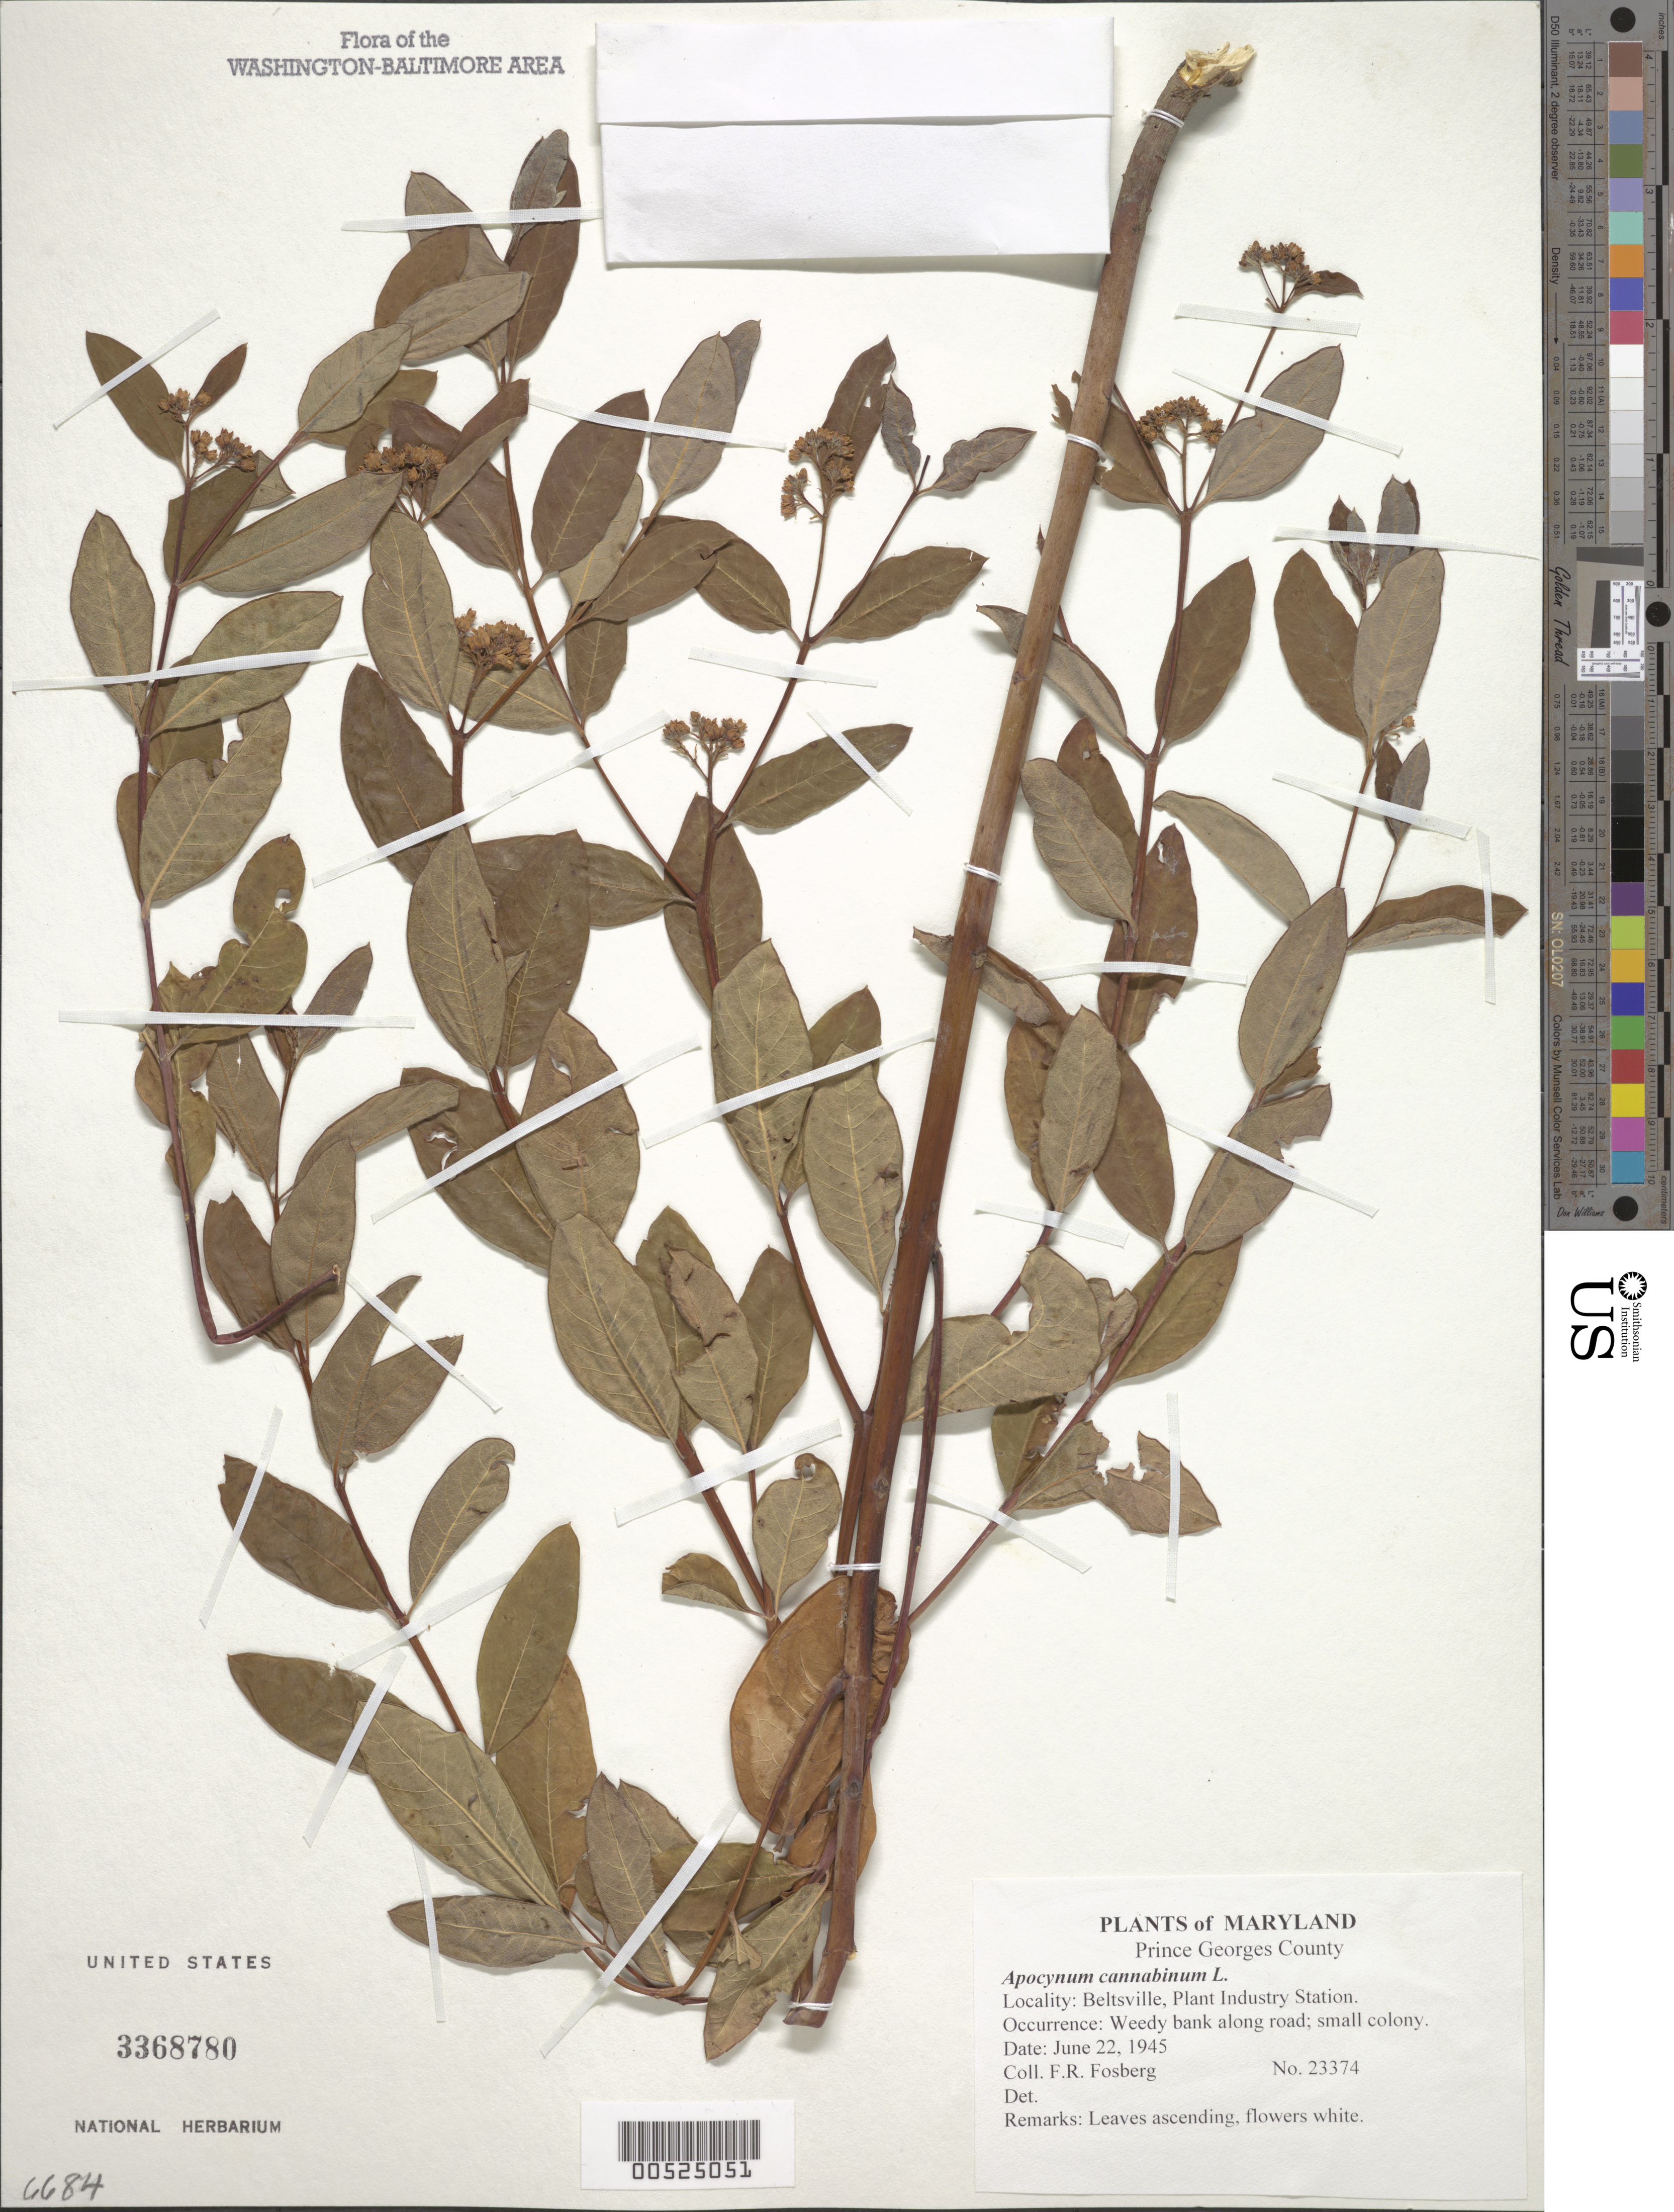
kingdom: Plantae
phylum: Tracheophyta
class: Magnoliopsida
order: Gentianales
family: Apocynaceae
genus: Apocynum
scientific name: Apocynum cannabinum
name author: L.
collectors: F. R. Fosberg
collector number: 23374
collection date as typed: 22 Jun 1945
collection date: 1945-06-22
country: United States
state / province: Maryland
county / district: Prince George's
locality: Beltsville, Plant Industry Station.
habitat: Weedy bank along road; small colony.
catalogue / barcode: US 3368780